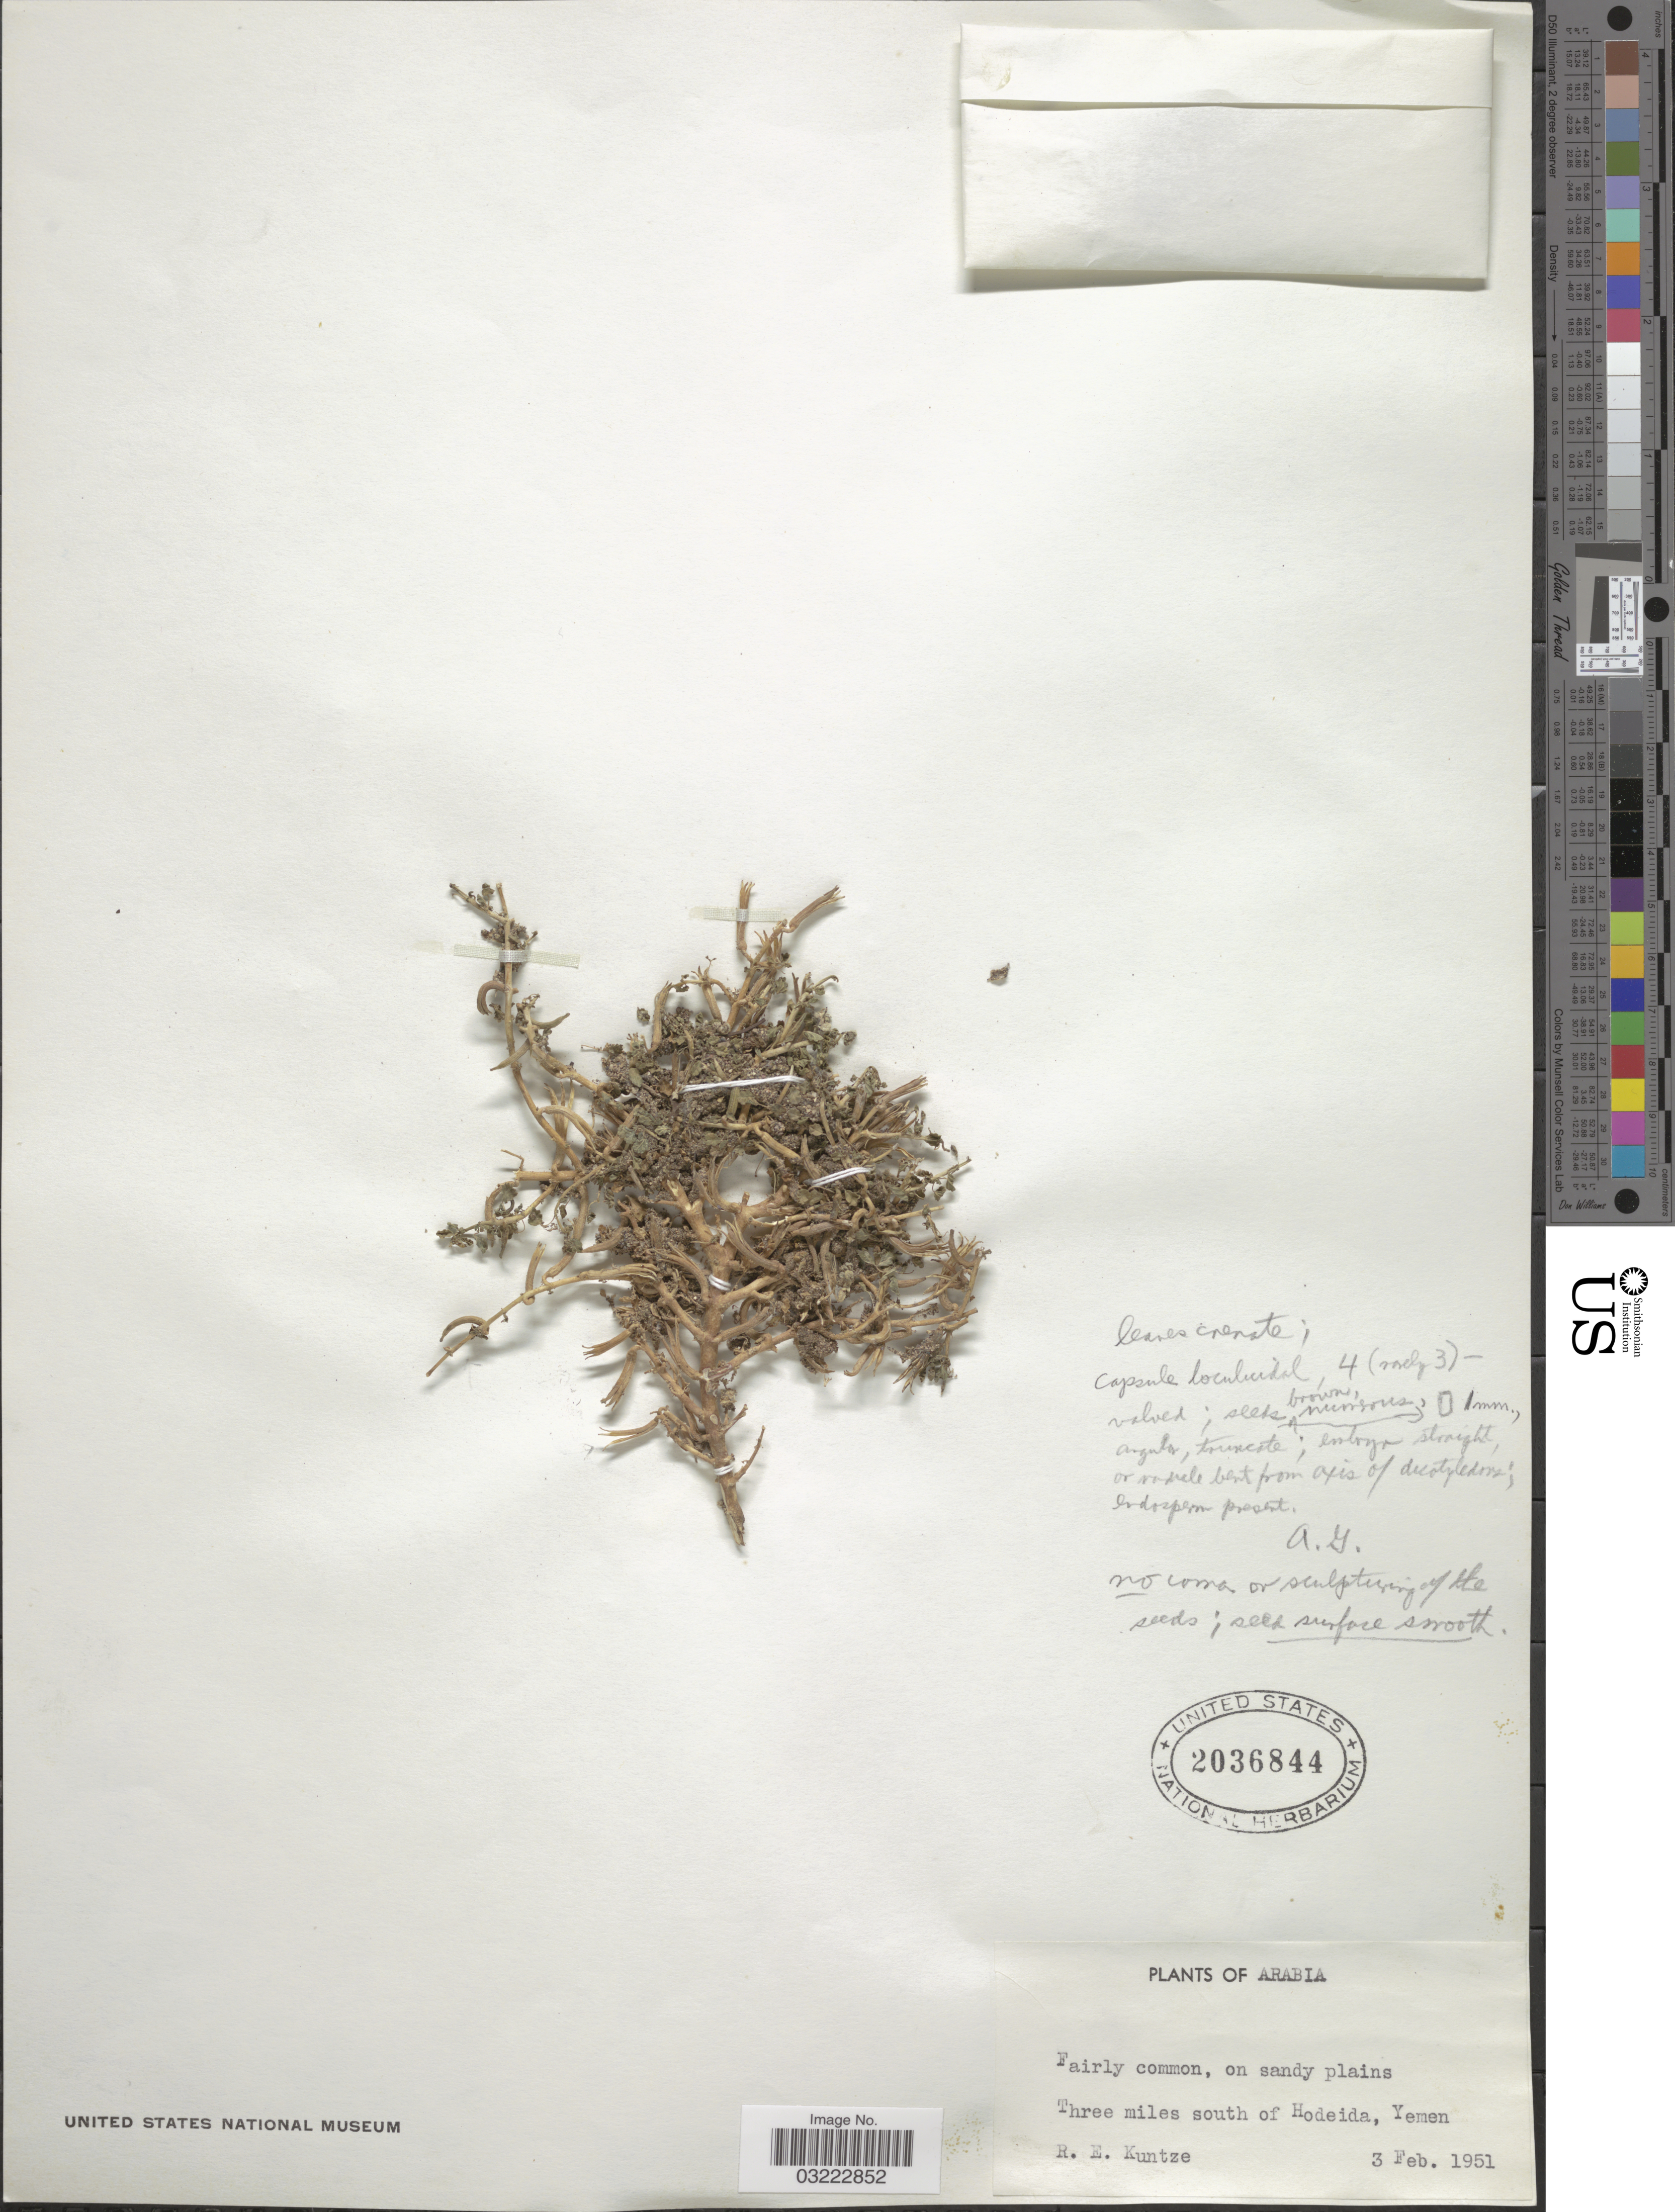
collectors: R. E. Kunze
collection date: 1951-02-03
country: Yemen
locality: Three miles south of Hodeida, Yemen.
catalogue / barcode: US 2036844